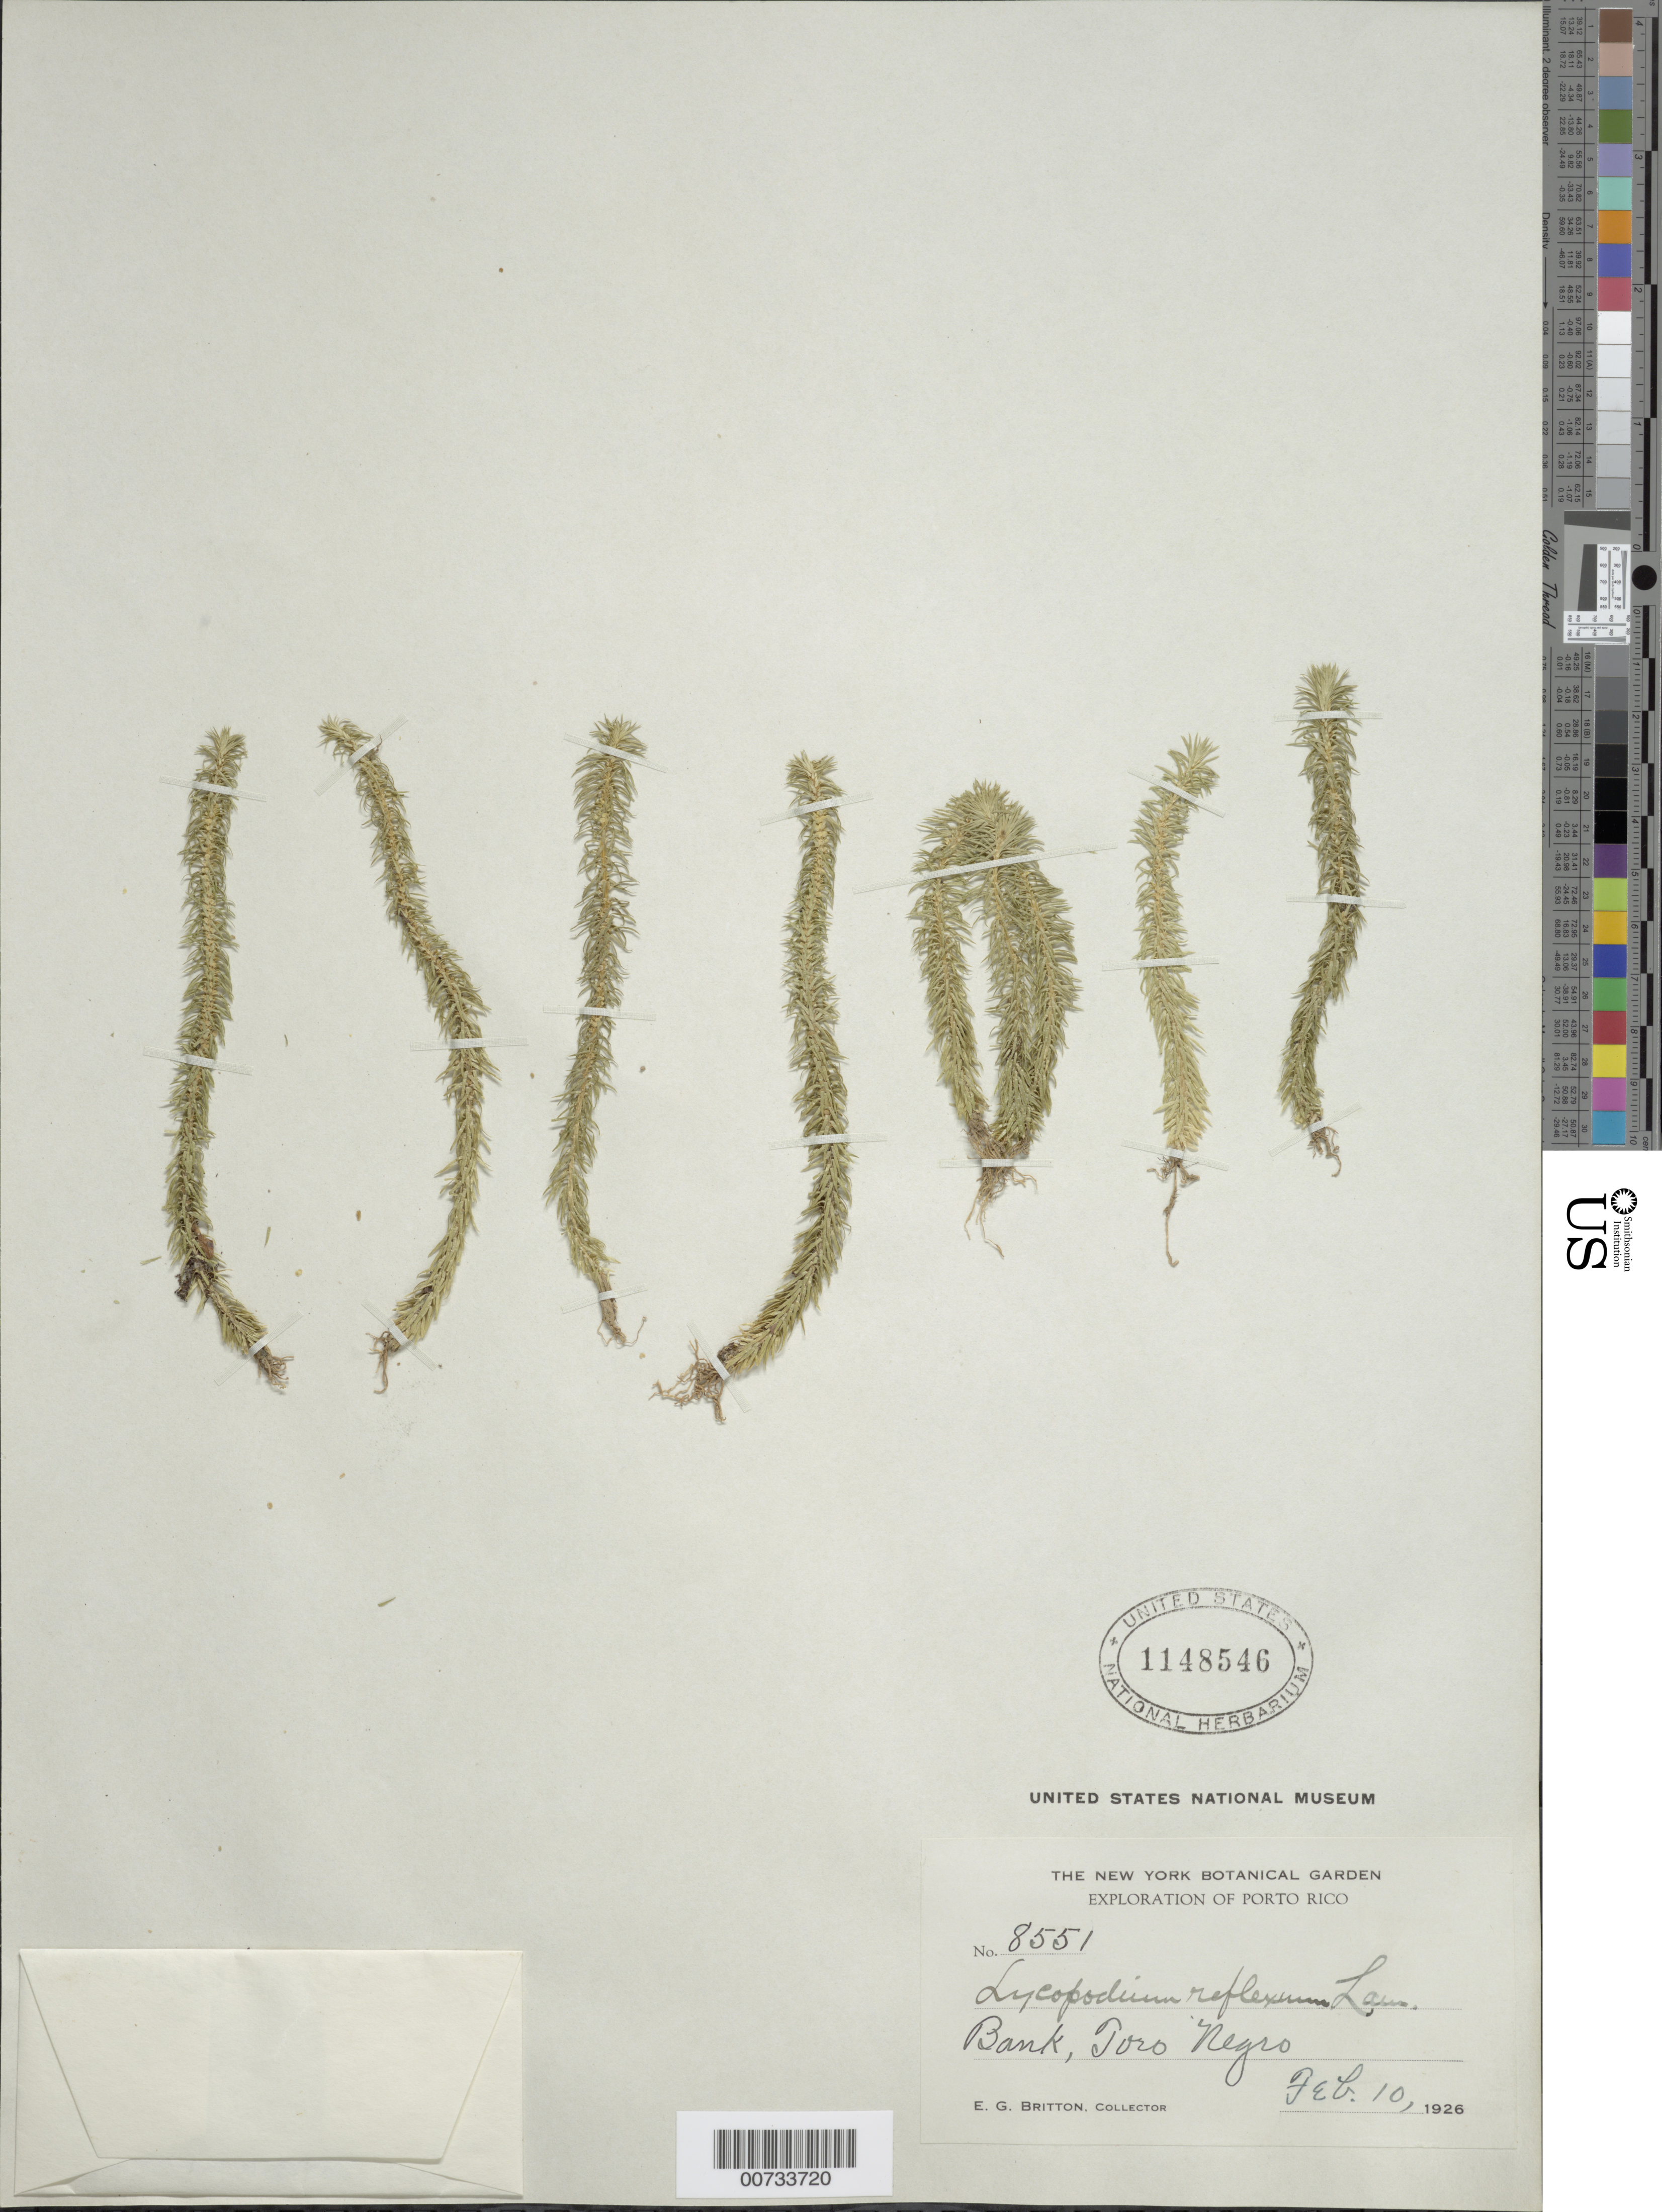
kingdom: Plantae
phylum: Tracheophyta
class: Lycopodiopsida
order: Lycopodiales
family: Lycopodiaceae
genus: Phlegmariurus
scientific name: Phlegmariurus reflexus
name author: (Lam.) B. Øllg.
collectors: E. G. Britton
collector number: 8551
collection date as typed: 10 Feb 1926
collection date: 1926-02-10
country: Puerto Rico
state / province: Villalba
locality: Toro Negro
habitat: Bank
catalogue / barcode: US 1148546